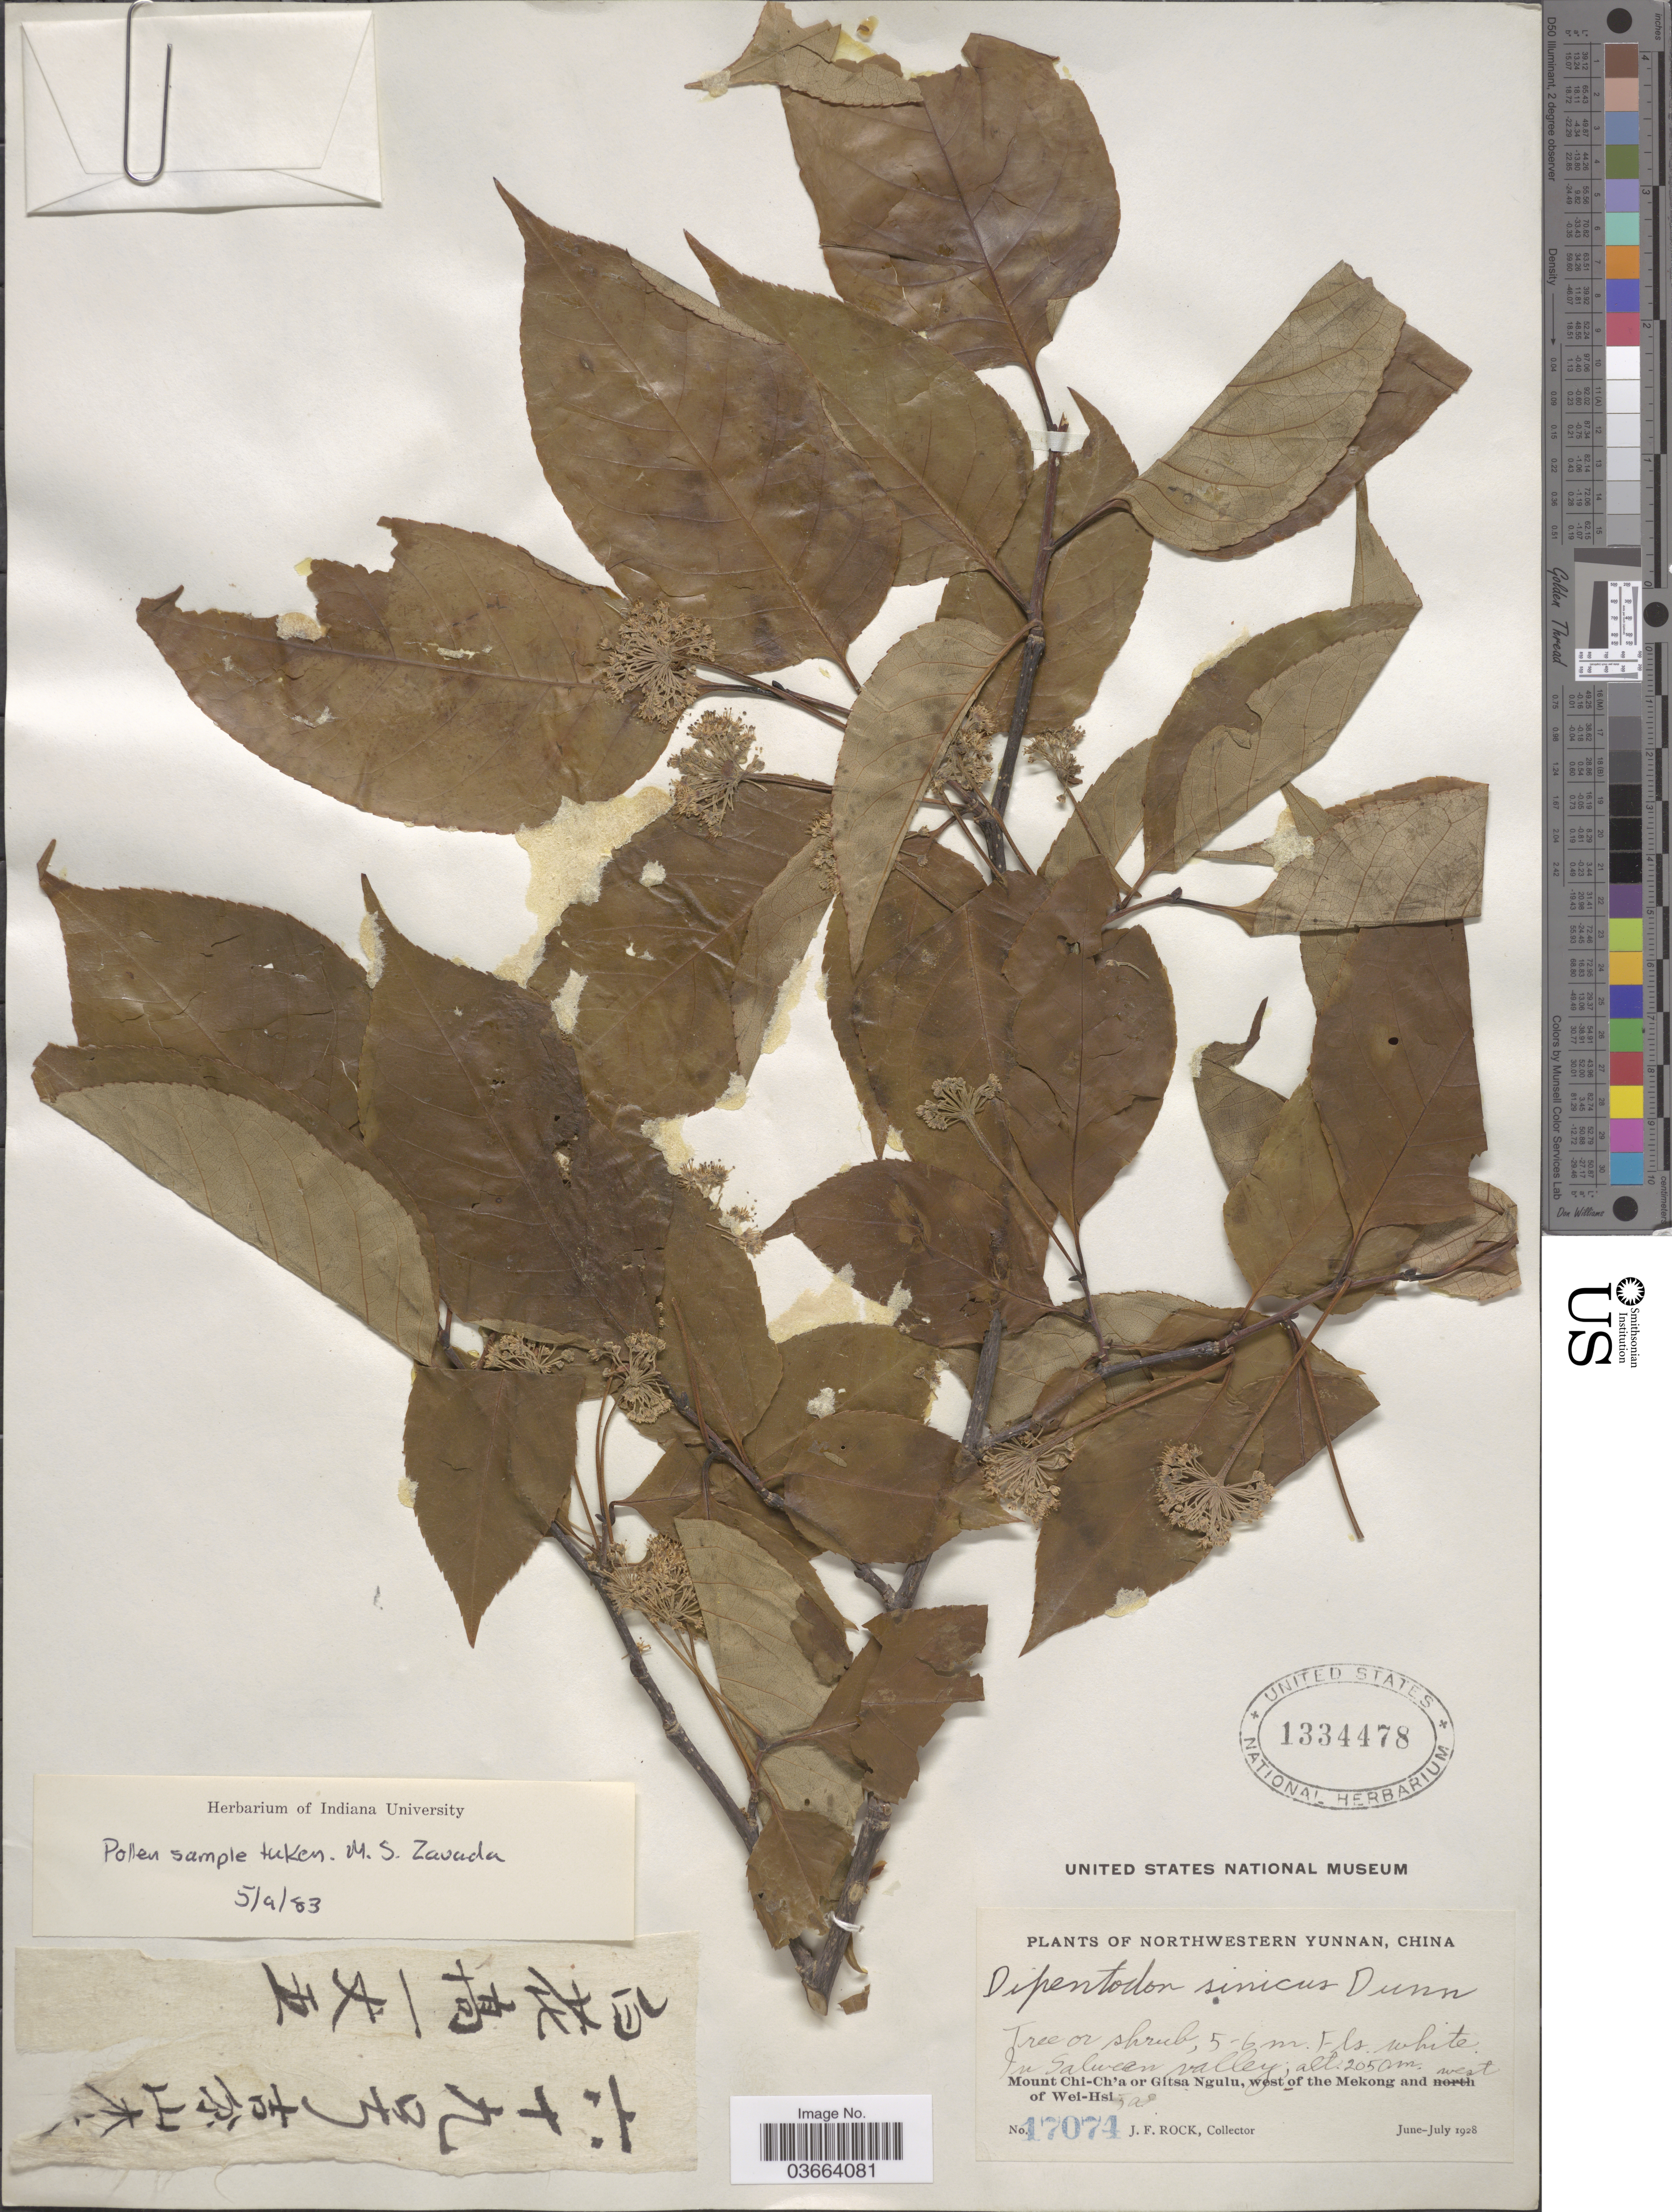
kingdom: Plantae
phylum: Tracheophyta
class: Magnoliopsida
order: Huerteales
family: Dipentodontaceae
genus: Dipentodon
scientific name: Dipentodon sinicus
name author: Dunn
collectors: J. Rock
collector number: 17074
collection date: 1928-06/1928-07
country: China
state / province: Yunnan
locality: Northwestern Yunnan. In Salween* valley. Mount Chi-Ch'a or Gitsa Ngulu, west of the Mekong and west of Wei-Hsi.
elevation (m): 2050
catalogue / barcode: US 1334478